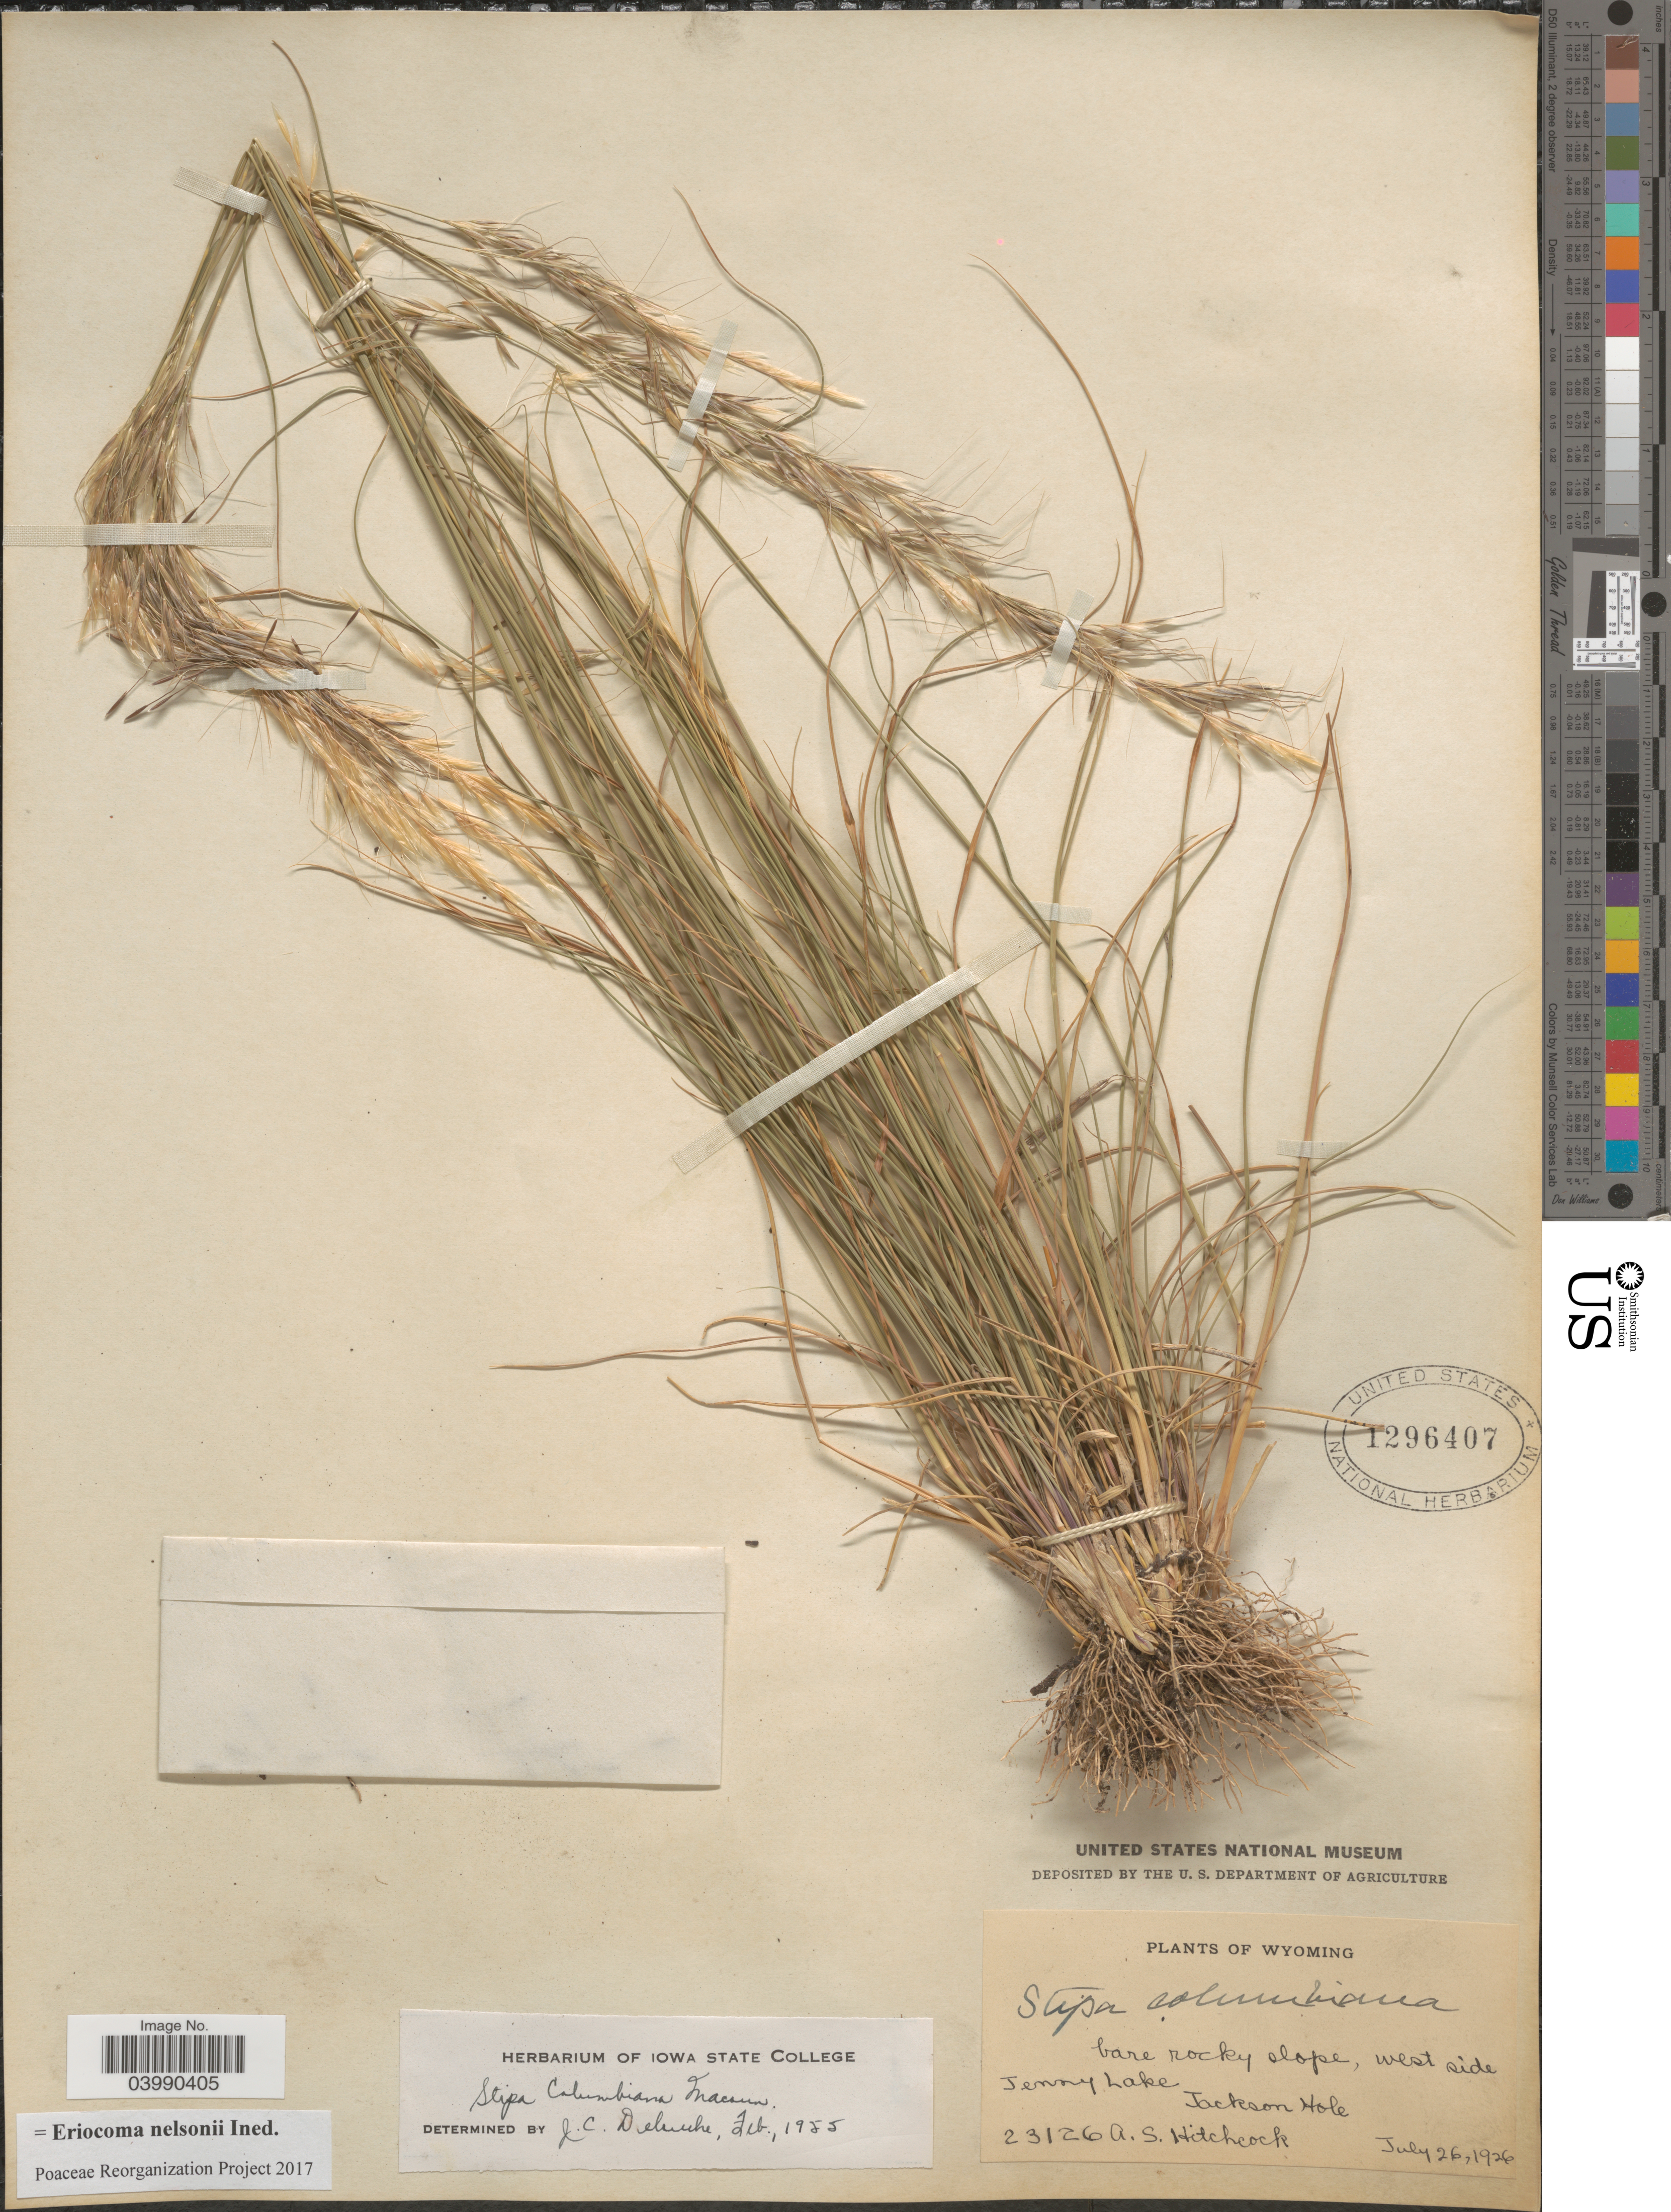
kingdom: Plantae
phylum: Tracheophyta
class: Liliopsida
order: Poales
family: Poaceae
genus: Eriocoma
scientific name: Eriocoma nelsonii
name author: (Scribn.) Romasch.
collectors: A. S. Hitchcock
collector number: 23126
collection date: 1926-07-26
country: United States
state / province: Wyoming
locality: Bare rocky slope, west side Jenny Lake. Jackson Hole.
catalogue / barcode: US 1296407